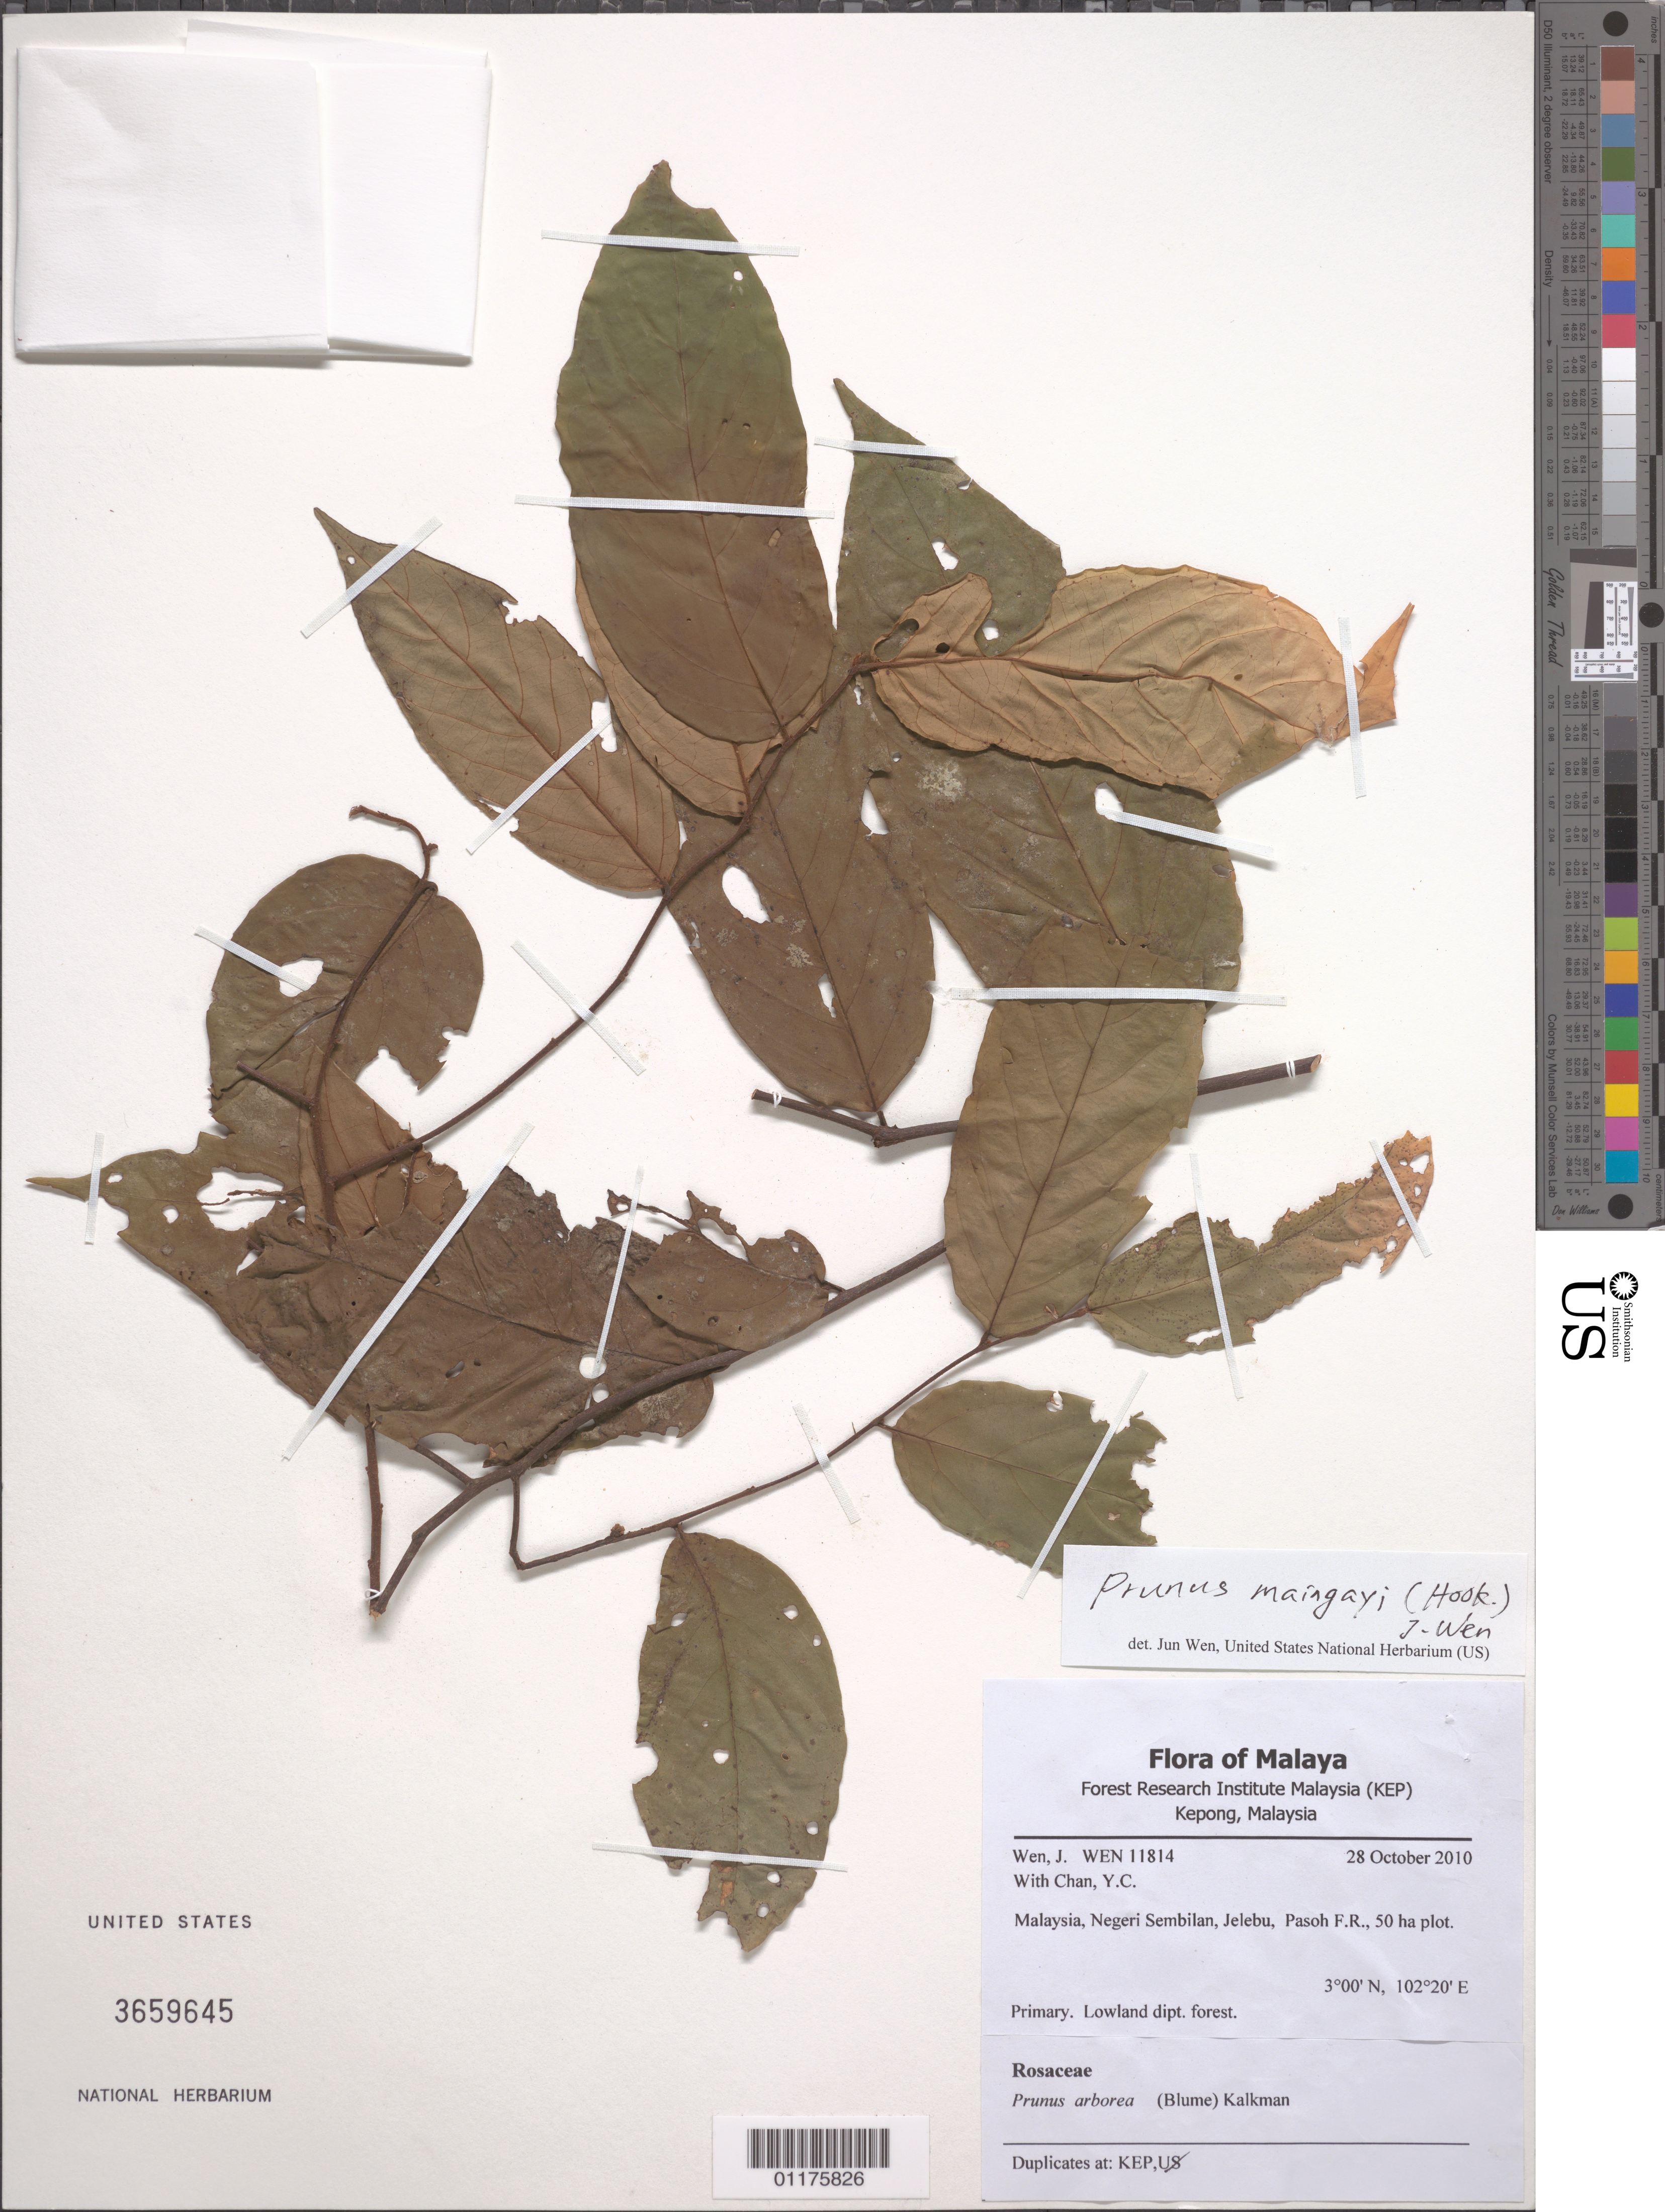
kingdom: Plantae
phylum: Tracheophyta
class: Magnoliopsida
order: Rosales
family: Rosaceae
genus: Prunus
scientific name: Prunus arborea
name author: (Blume) Kalkman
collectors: J. Wen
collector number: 11814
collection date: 2010-10-28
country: Malaysia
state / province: Selangor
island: Borneo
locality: Pasoh, near the 50 ha. permanent plot of Forest Research Institute Malayasia.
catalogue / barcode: US 3659645